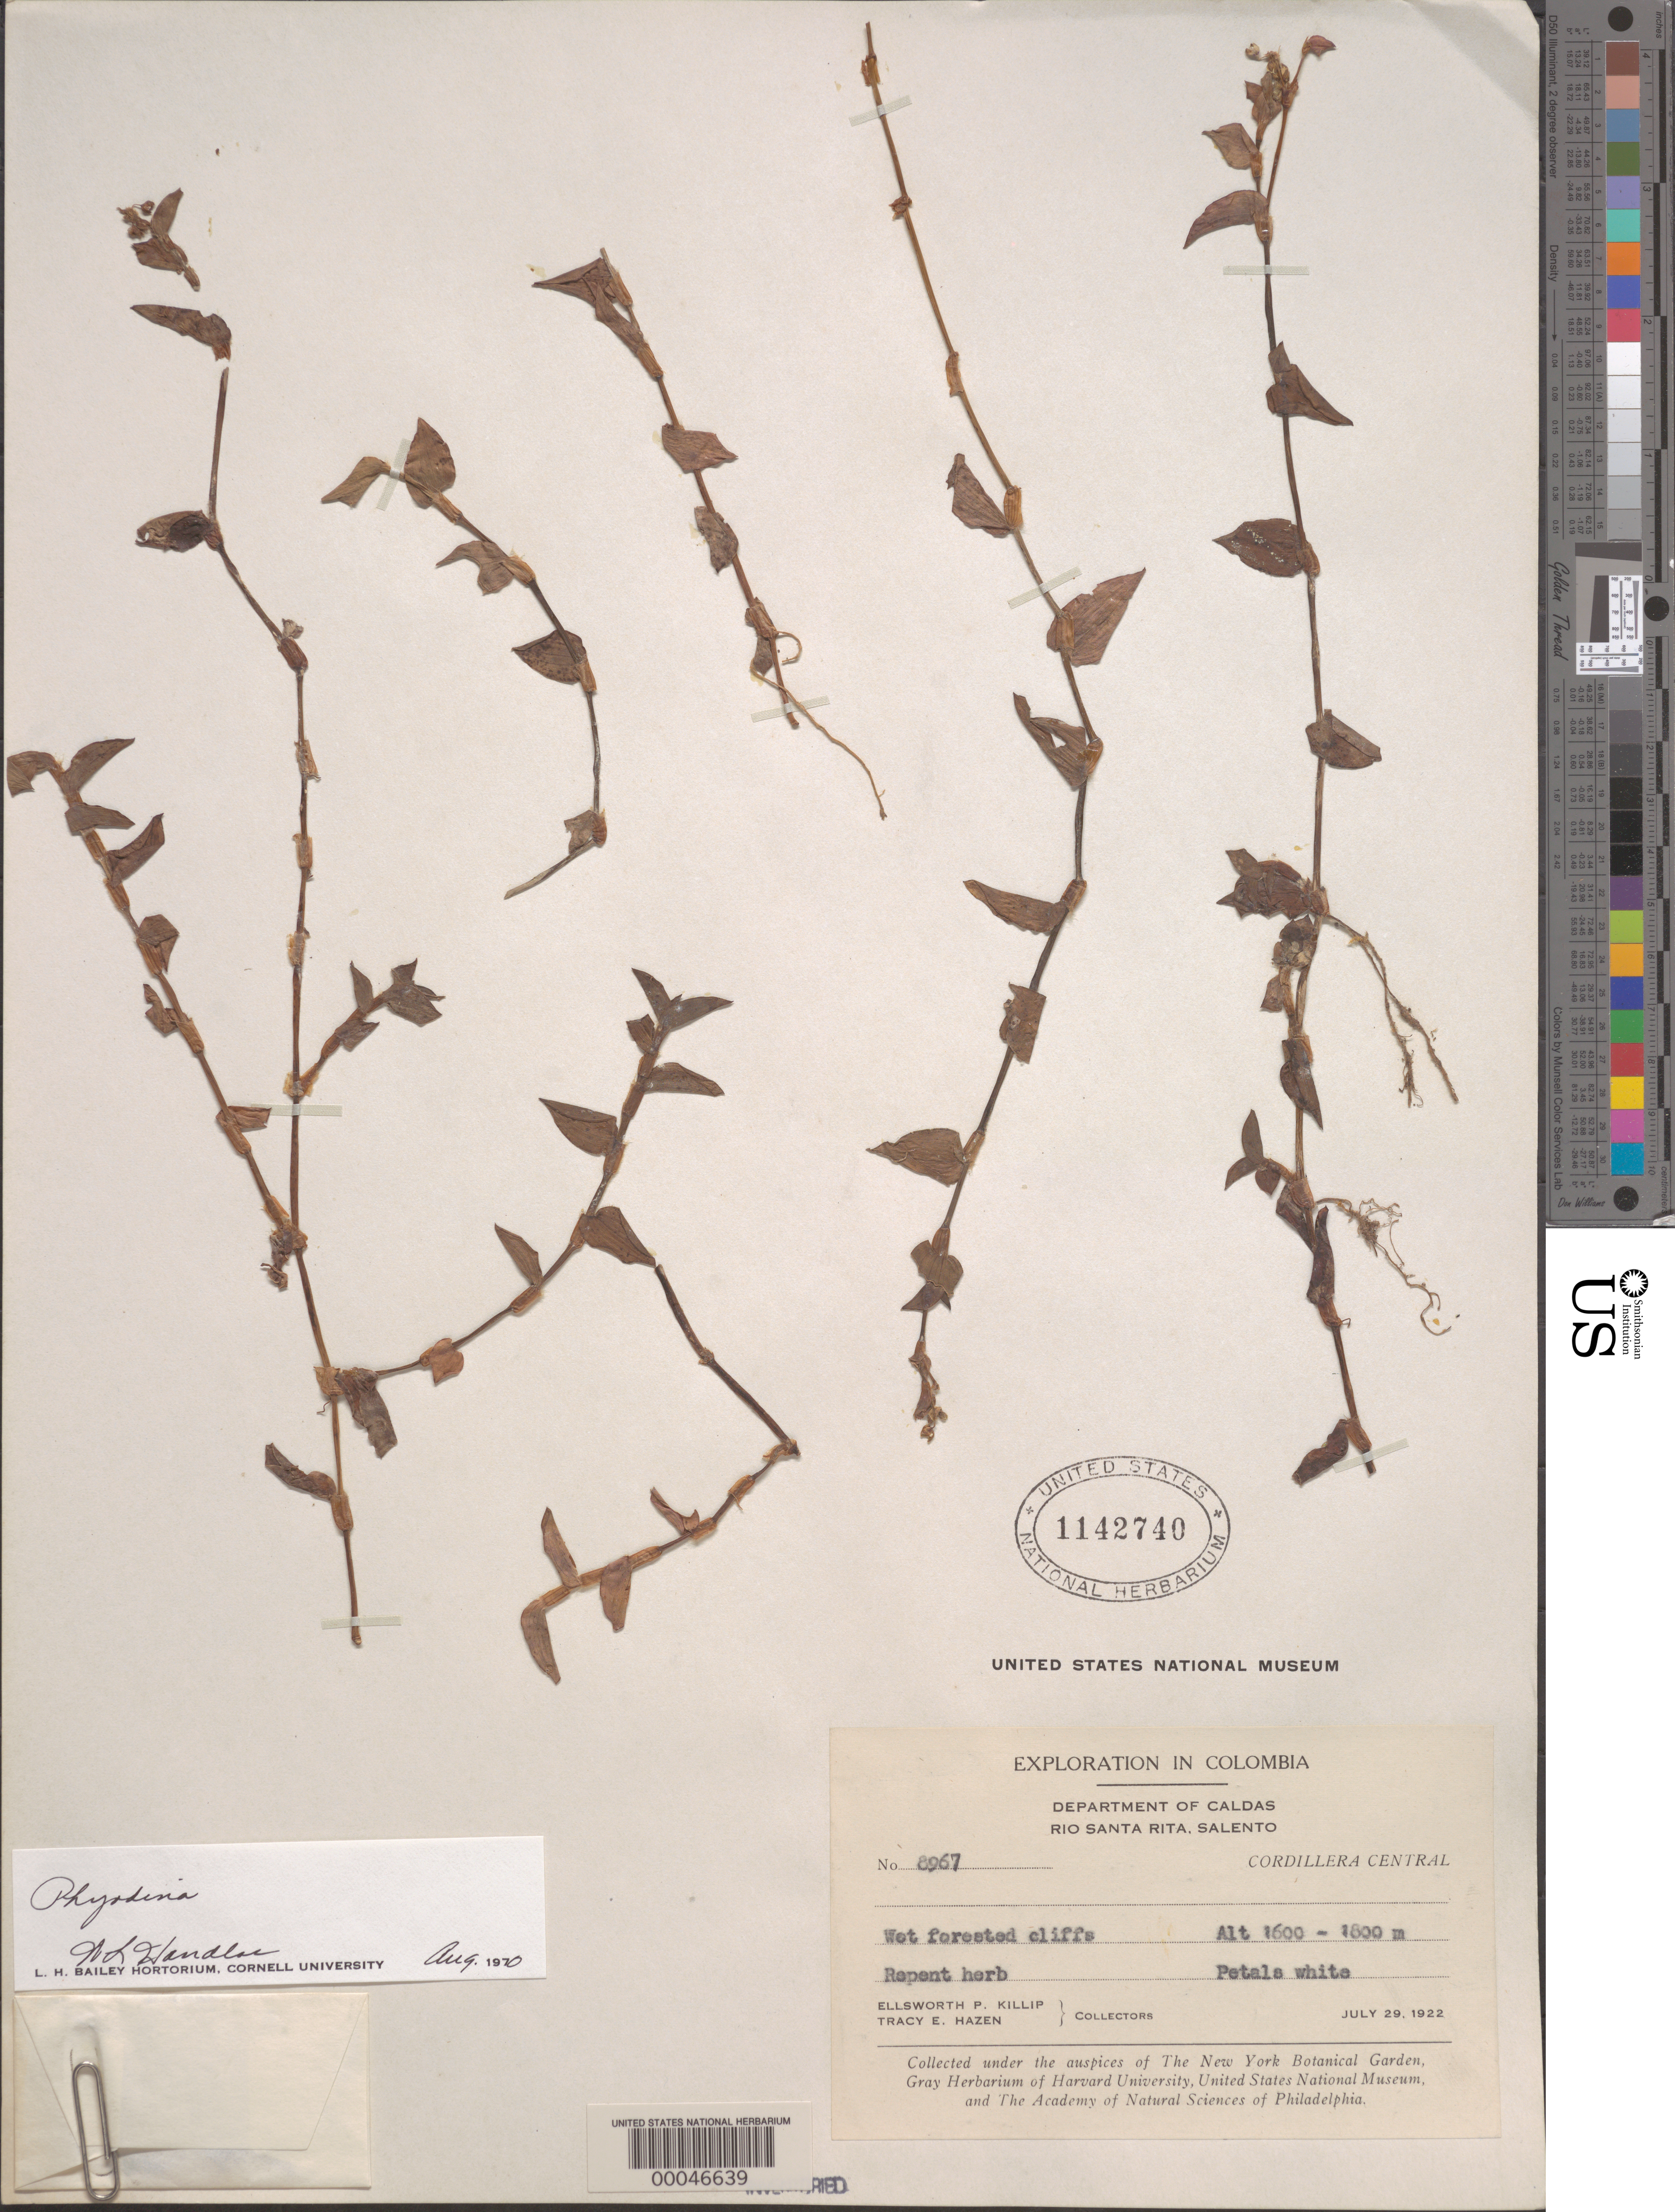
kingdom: Plantae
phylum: Tracheophyta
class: Liliopsida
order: Commelinales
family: Commelinaceae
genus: Callisia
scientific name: Callisia sp.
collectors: E. P. Killip & T. E. Hazen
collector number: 8967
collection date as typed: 29 Jul 1922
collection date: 1922-07-29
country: Colombia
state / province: Caldas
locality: Rio Santa Rita, Salento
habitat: Wet forested cliffs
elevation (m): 1600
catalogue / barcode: US 1142740